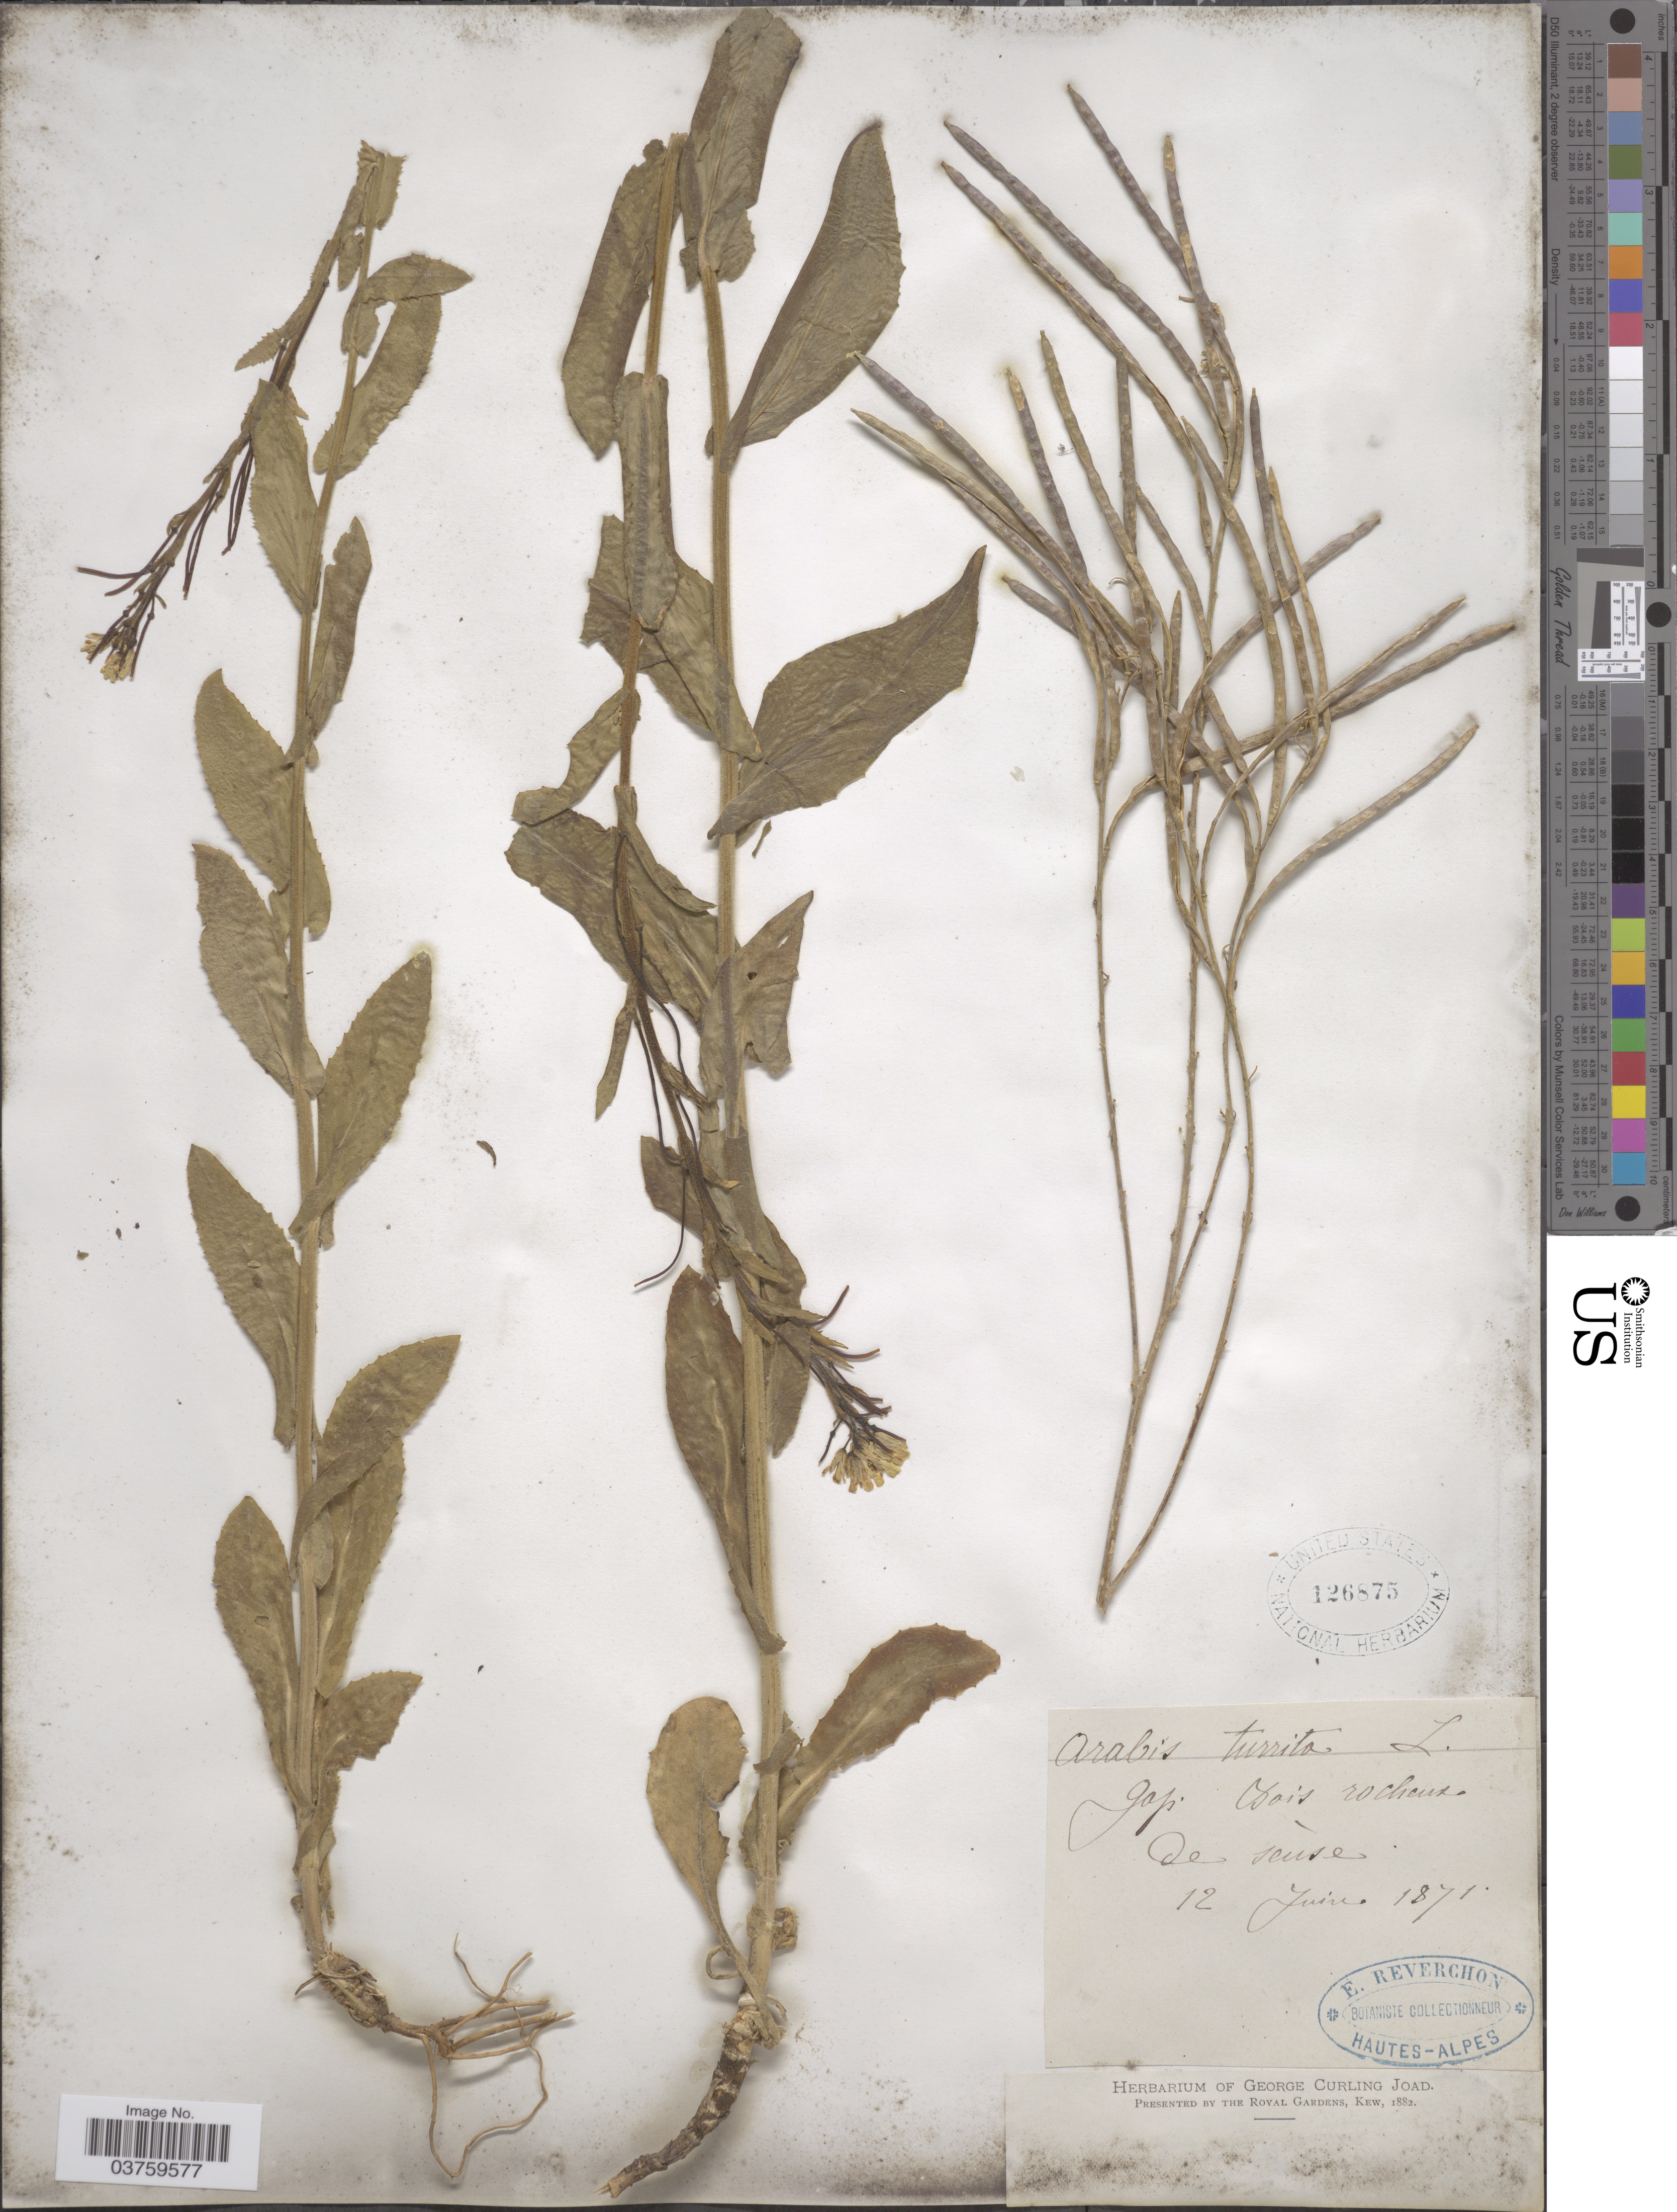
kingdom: Plantae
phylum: Tracheophyta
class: Magnoliopsida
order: Brassicales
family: Brassicaceae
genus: Arabis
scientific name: Arabis turrita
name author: L.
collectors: E. Reverchon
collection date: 1871-06-12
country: France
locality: Gap bois rocheux de seuse.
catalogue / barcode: US 126875